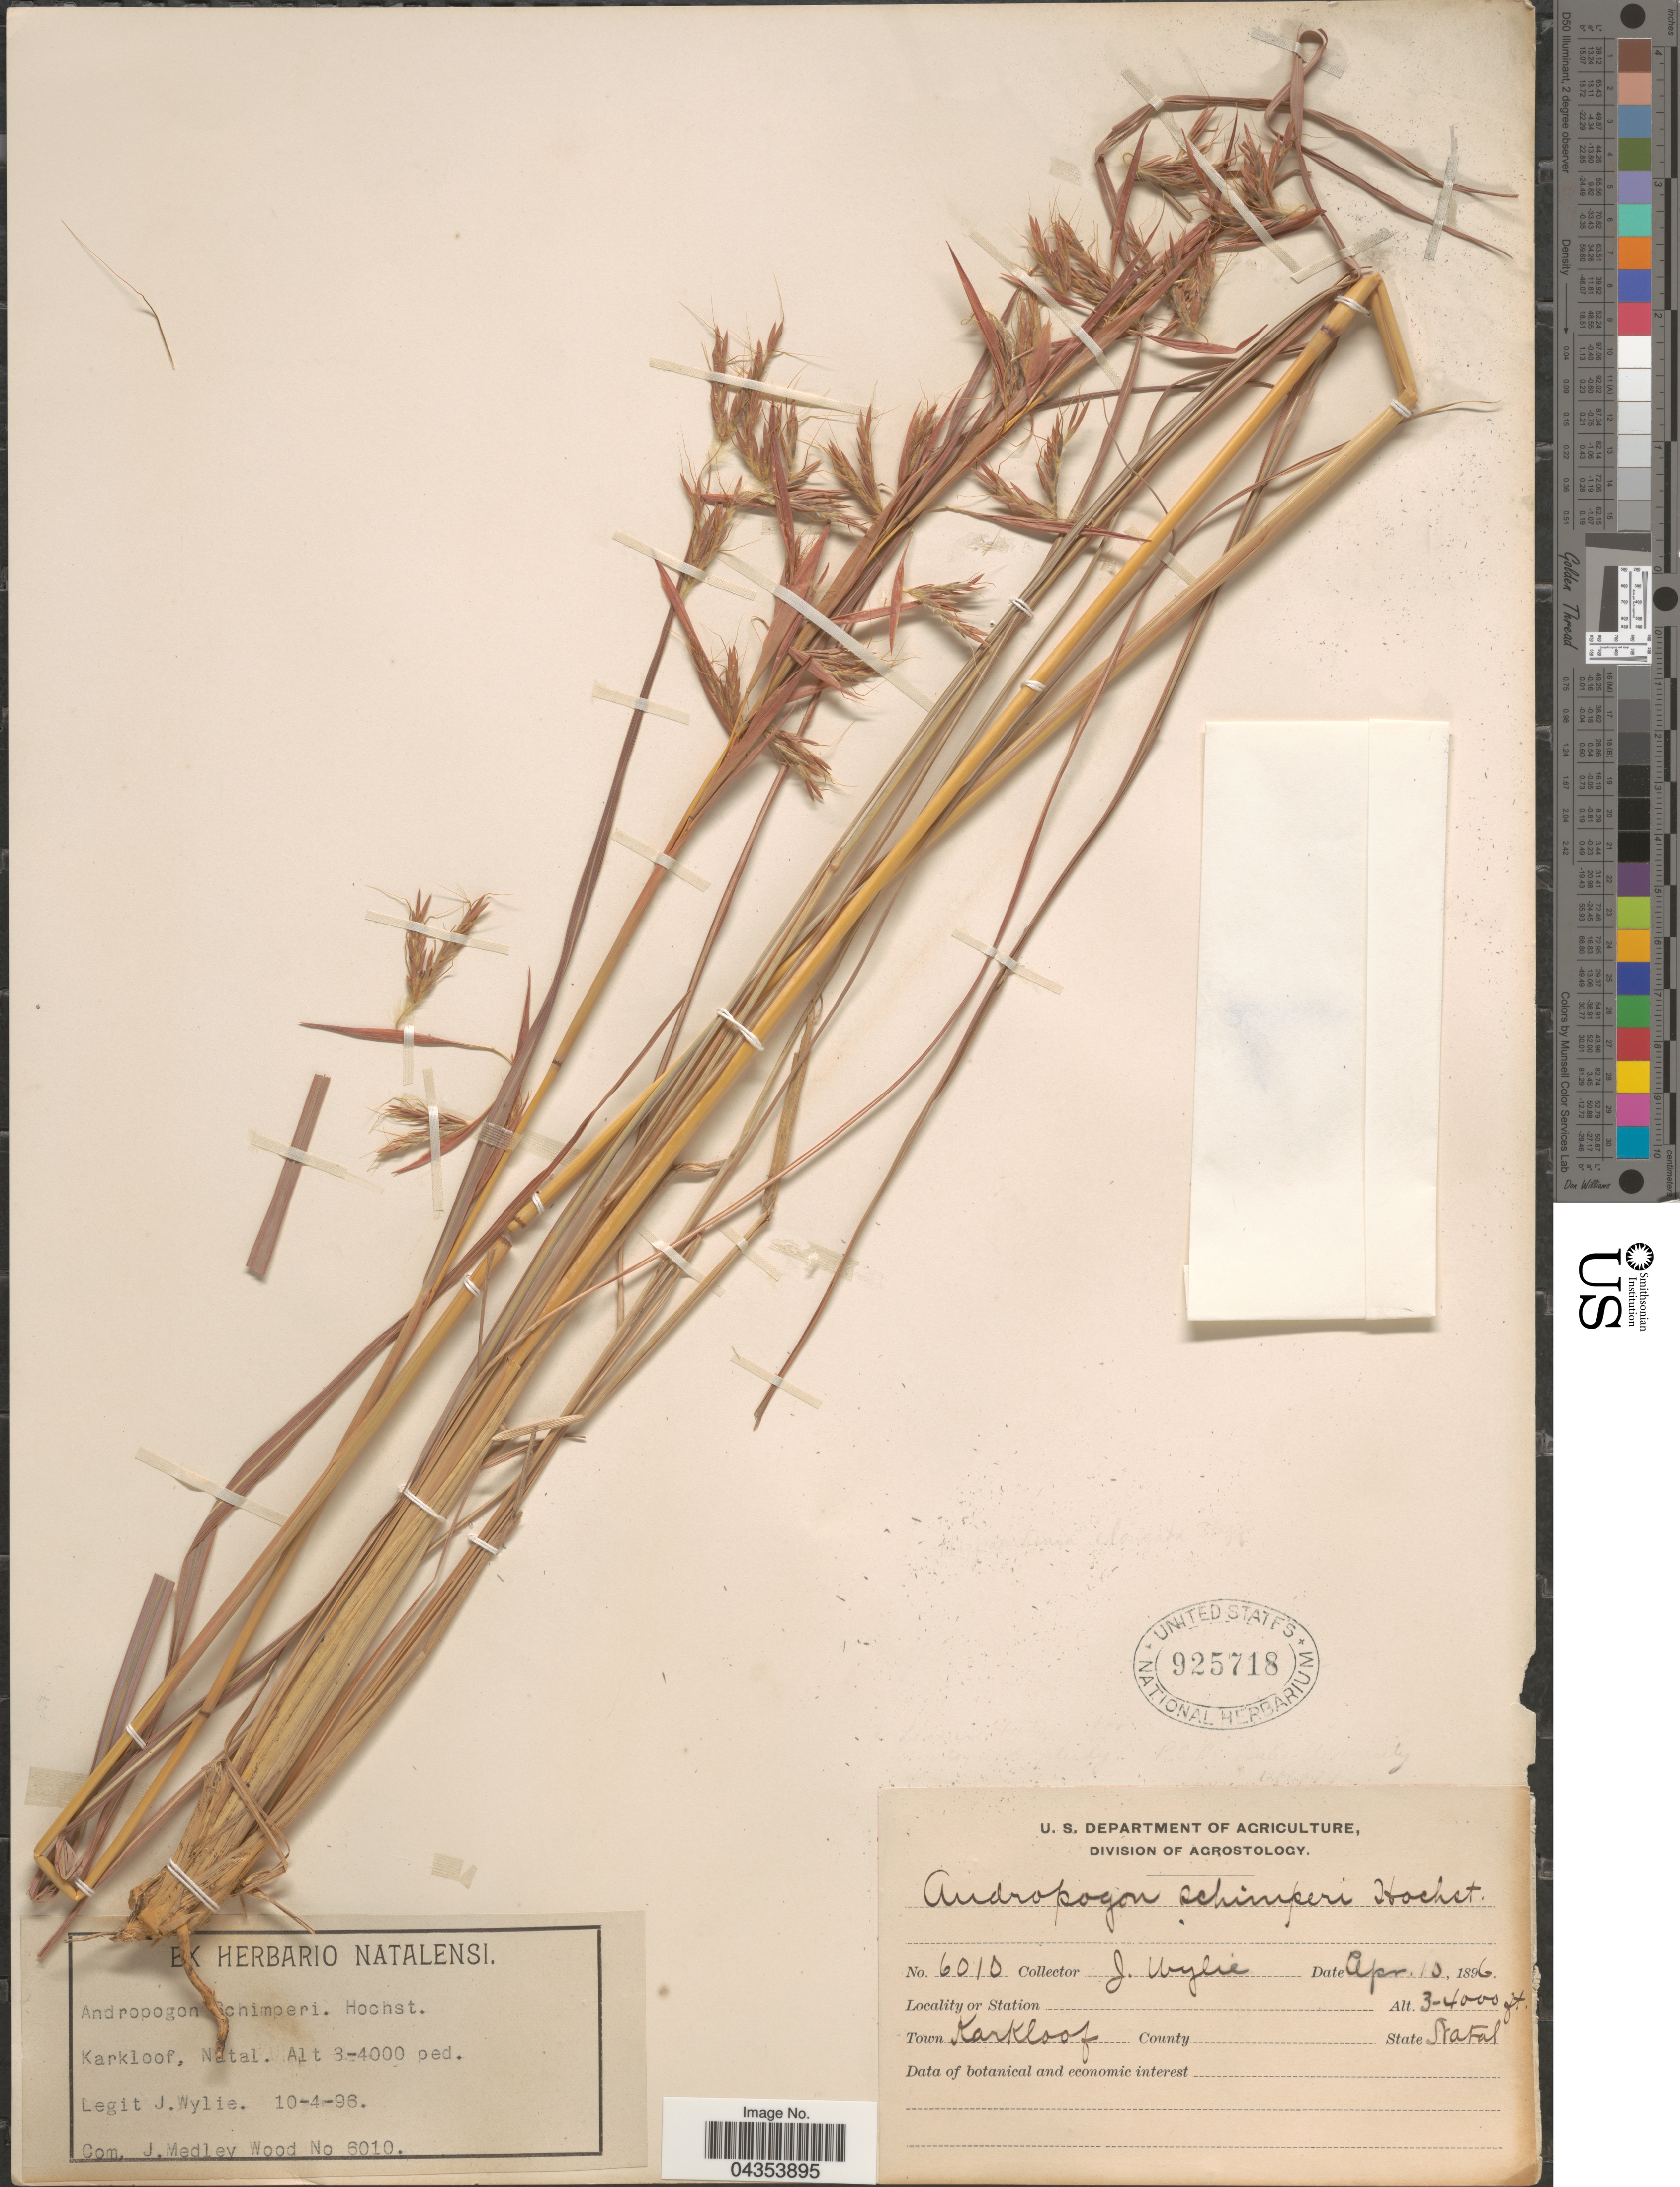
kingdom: Plantae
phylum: Tracheophyta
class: Liliopsida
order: Poales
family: Poaceae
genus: Hyparrhenia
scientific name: Hyparrhenia schimperi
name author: (Hochst. ex A. Rich.) Andersson ex Stapf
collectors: J. Wylie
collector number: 6010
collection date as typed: Transcribed d/m/y: 10/4/96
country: South Africa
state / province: KwaZulu-Natal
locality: Town Karkloof. State Natal.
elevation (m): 914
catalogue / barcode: US 925718